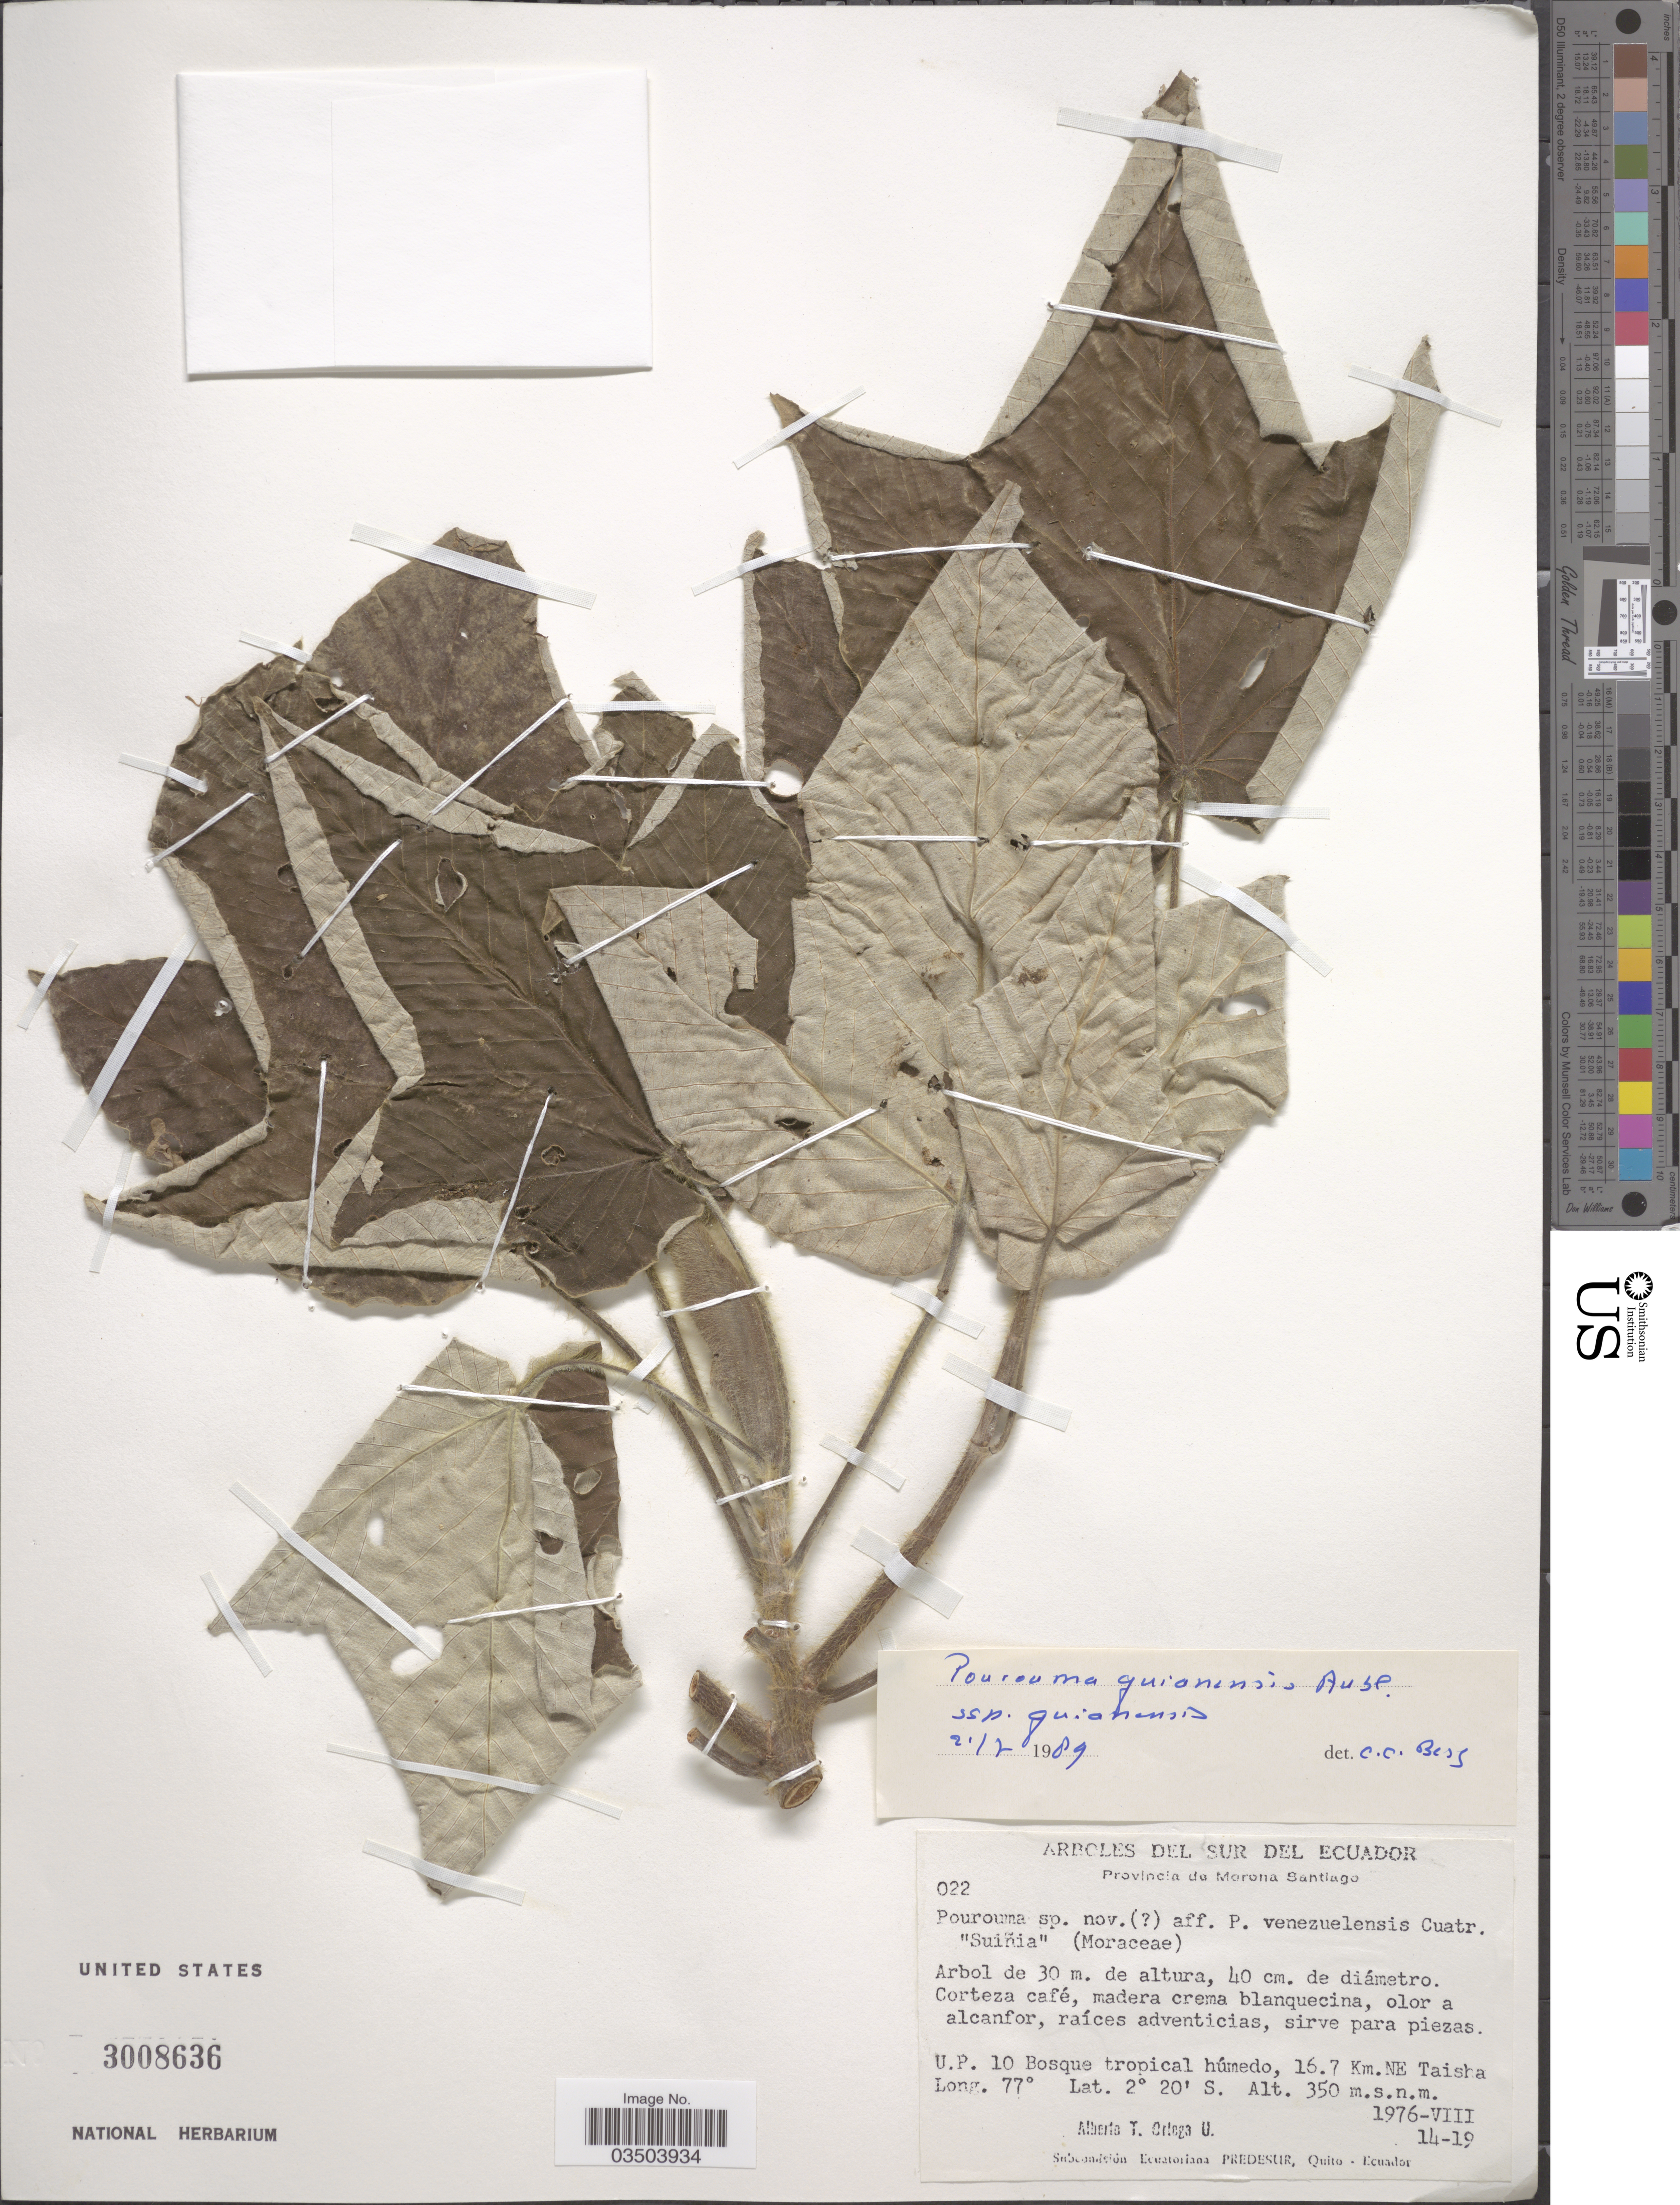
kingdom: Plantae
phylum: Tracheophyta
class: Magnoliopsida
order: Rosales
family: Urticaceae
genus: Pourouma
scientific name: Pourouma guianensis subsp. guianensis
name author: Aubl.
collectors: A. T. Ortega U.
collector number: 022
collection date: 1976-08-14/1976-08-19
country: Ecuador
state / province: Morona-Santiago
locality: Del Sur Del Ecuador. Provincia de Morona Santiago. U.P. 10 Bosque tropical húmedo, 16.7 Km.NE Taisha.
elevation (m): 350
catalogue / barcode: US 3008636